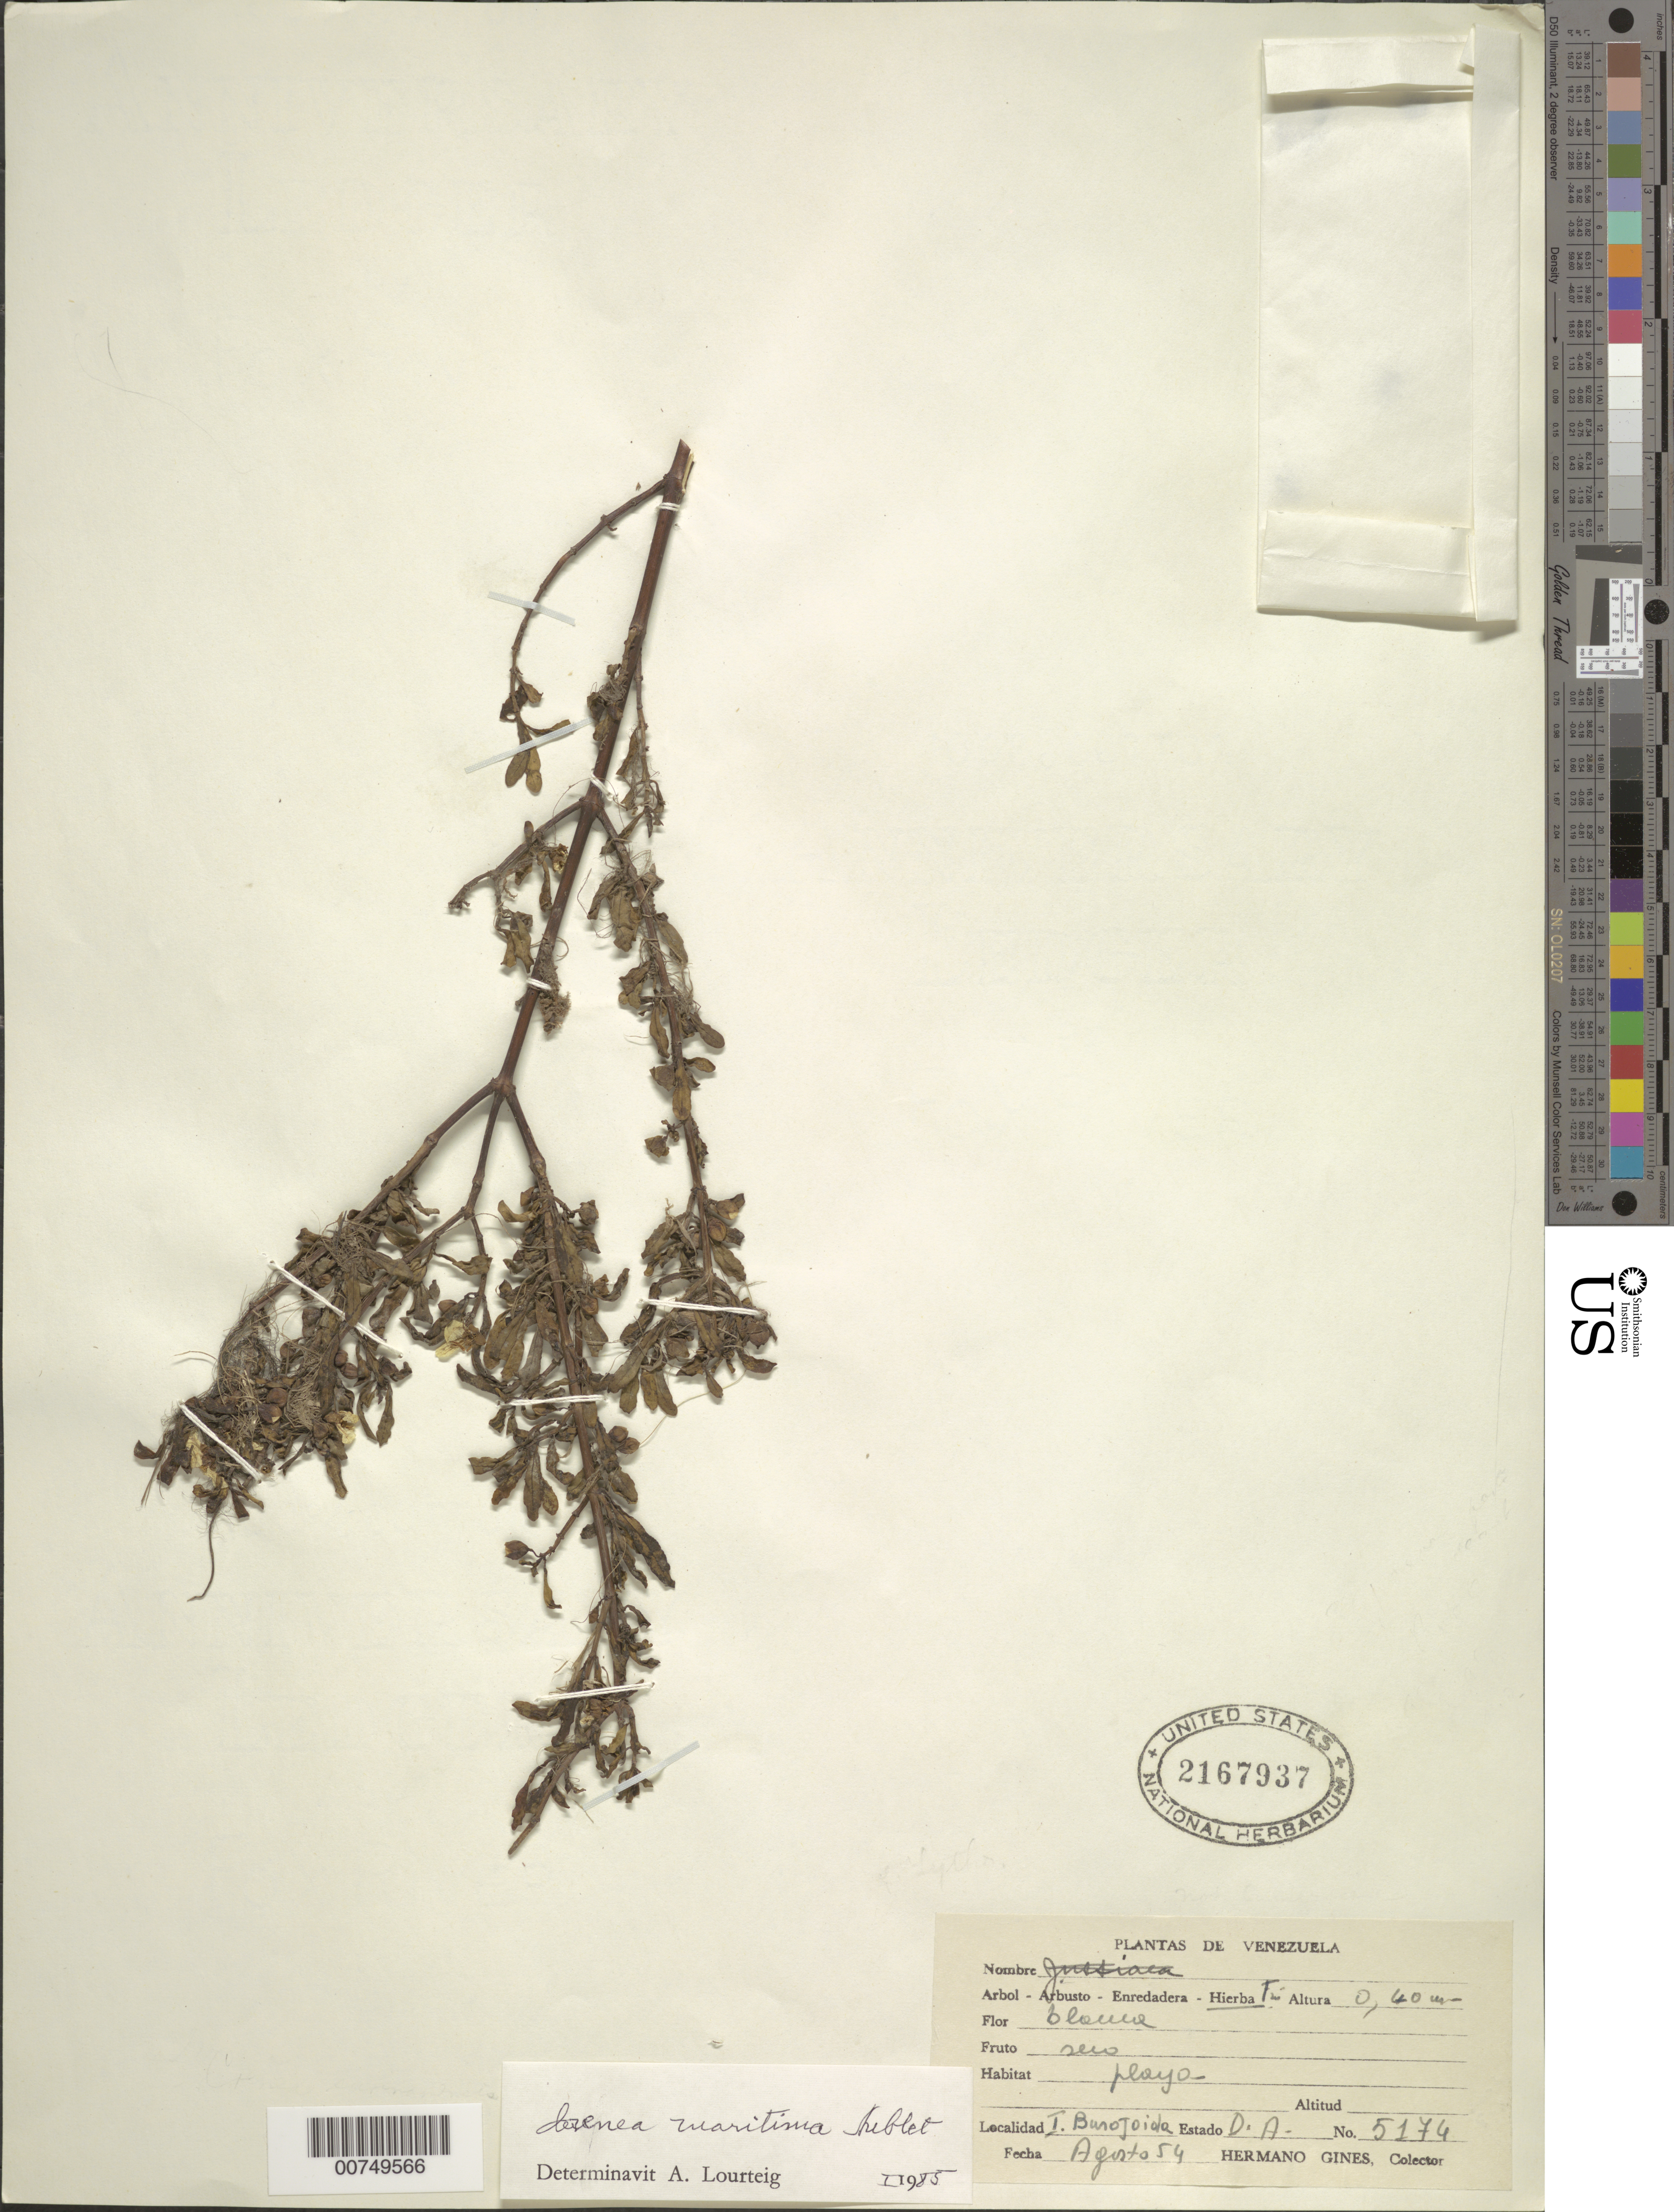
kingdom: Plantae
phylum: Tracheophyta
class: Magnoliopsida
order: Myrtales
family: Lythraceae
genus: Ammannia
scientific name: Ammannia maritima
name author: (Aubl.) S.A. Graham et al.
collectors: H. Gines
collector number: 5174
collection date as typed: Aug-54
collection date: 1954-08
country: Venezuela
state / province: Delta Amacuro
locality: Isla Burojoida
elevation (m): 40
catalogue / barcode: US 2167937